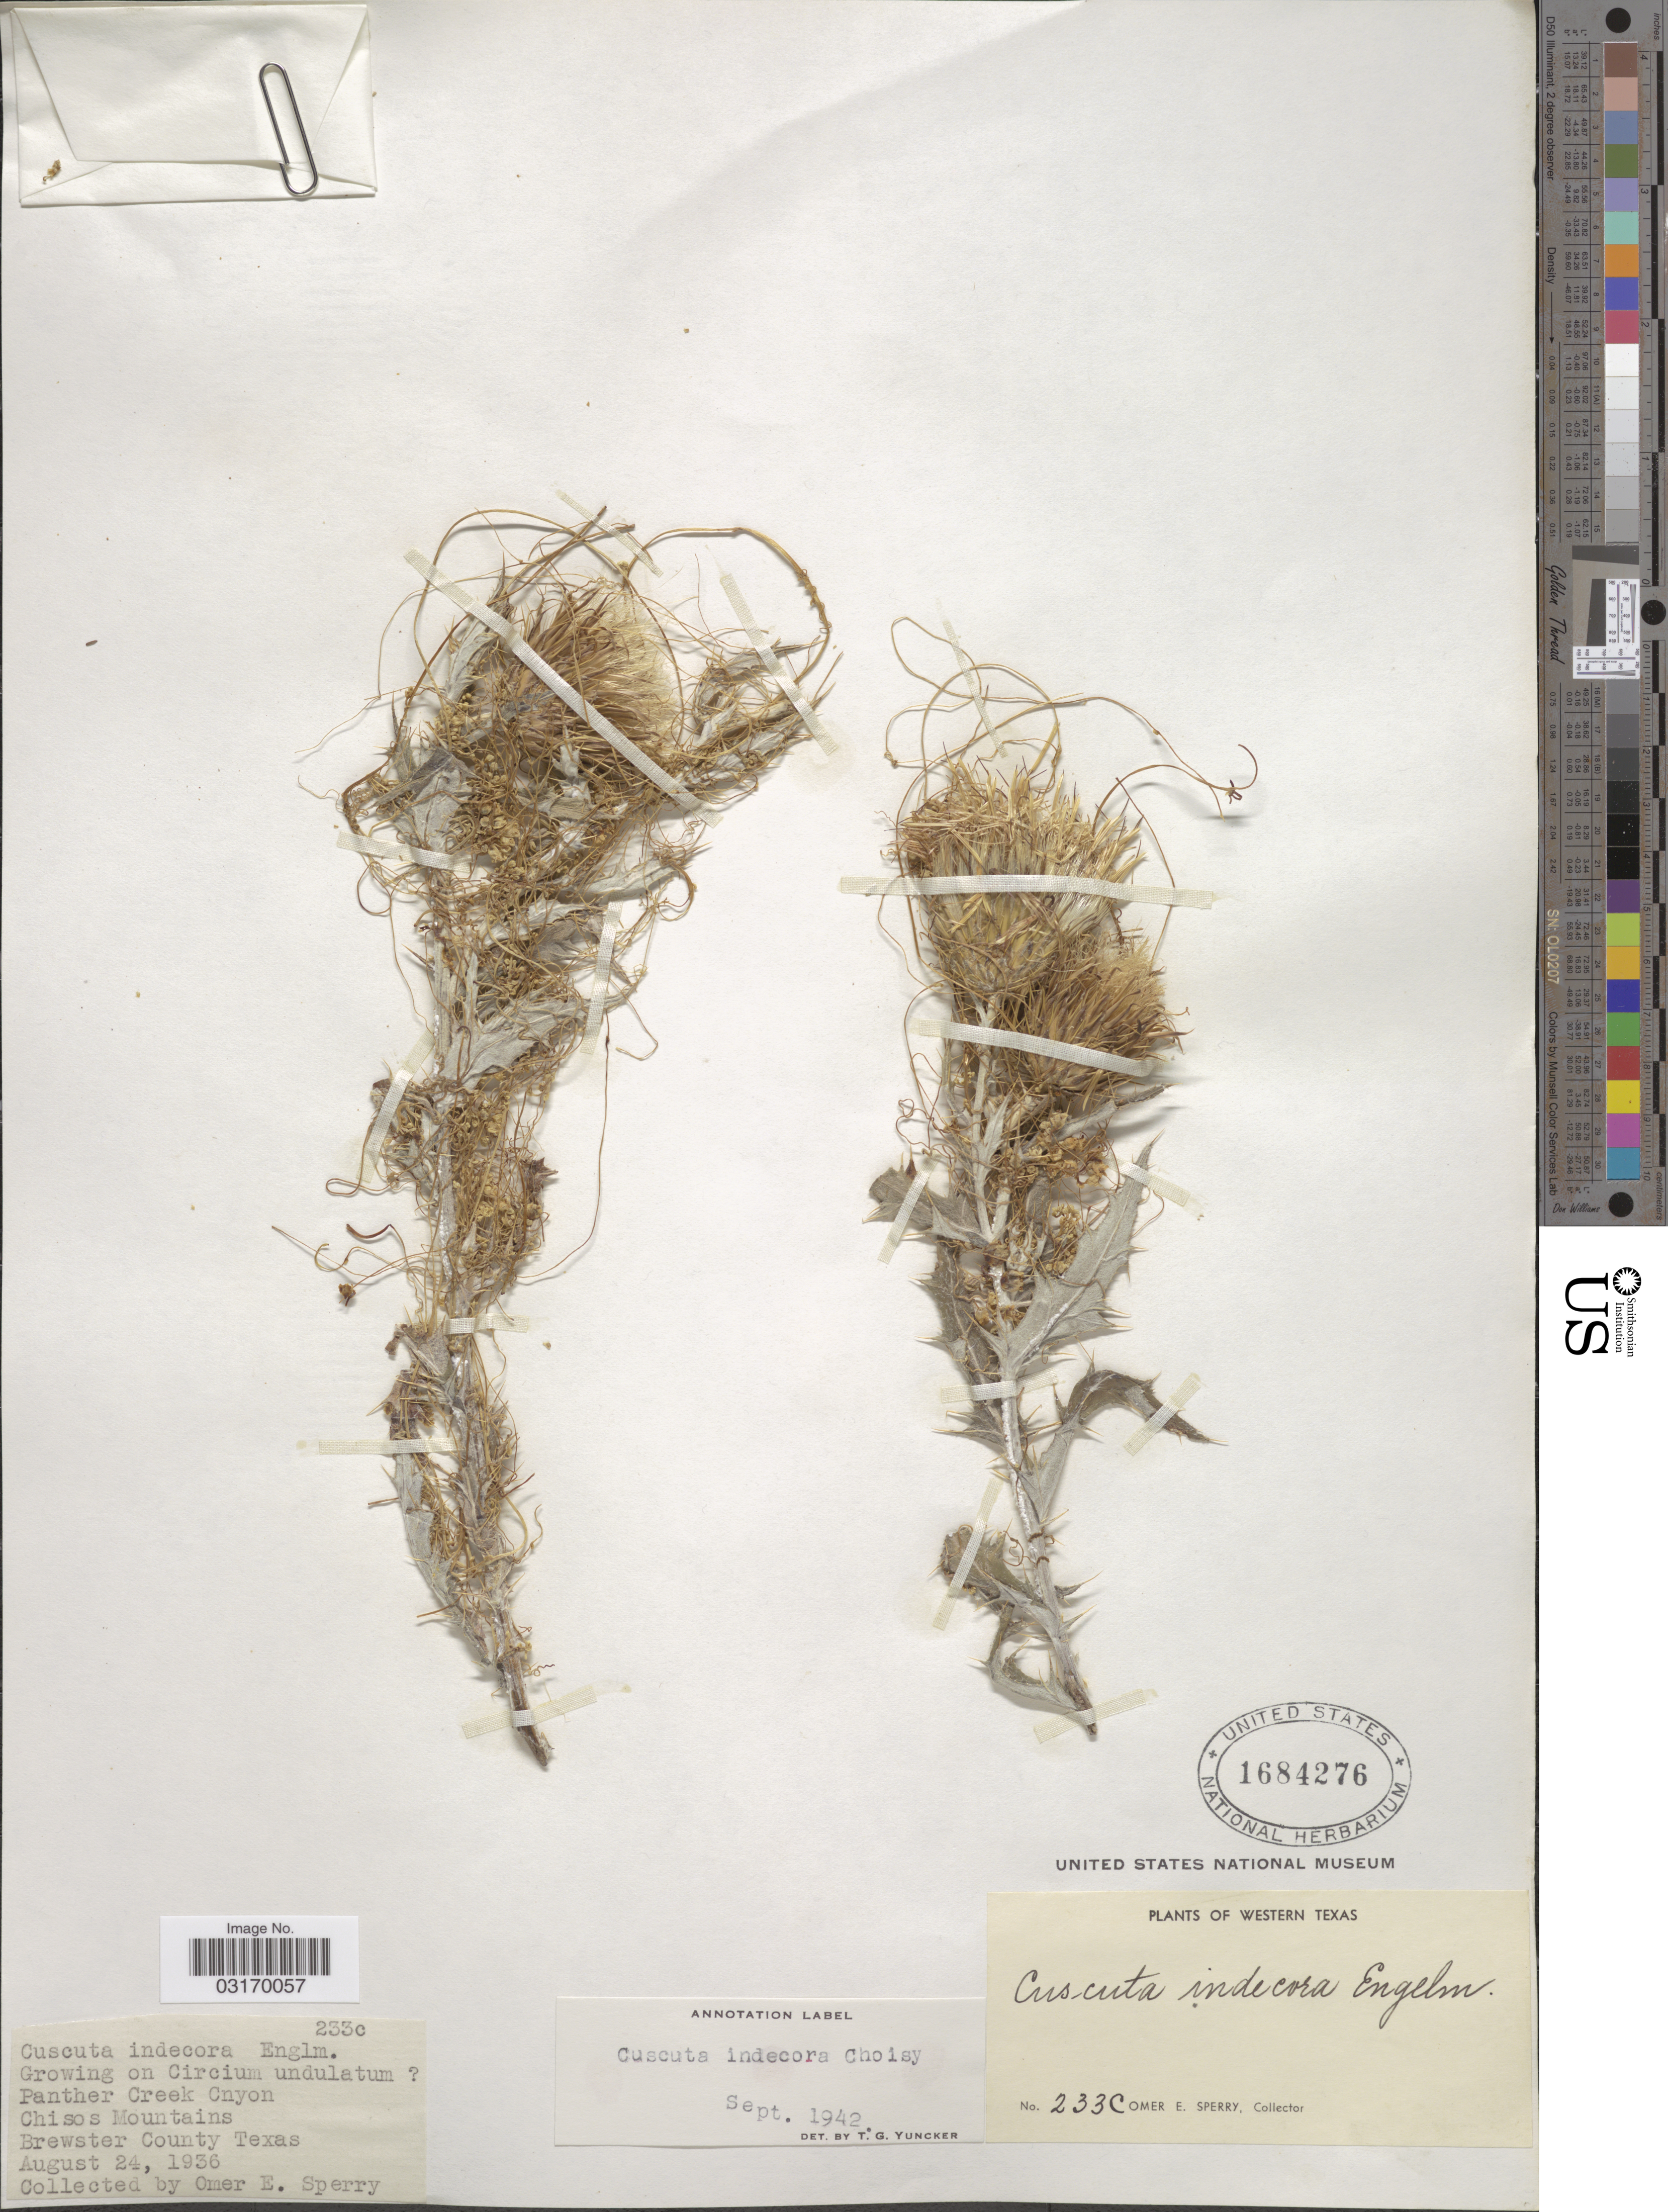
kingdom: Plantae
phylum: Tracheophyta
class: Magnoliopsida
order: Solanales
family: Convolvulaceae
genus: Cuscuta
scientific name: Cuscuta indecora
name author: Choisy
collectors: O. E. Sperry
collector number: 233c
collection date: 1936-08-24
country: United States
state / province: Texas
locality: Western Texas. Panther Creek Canyon. Chisos Mountains. Brewster County.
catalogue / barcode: US 1684276